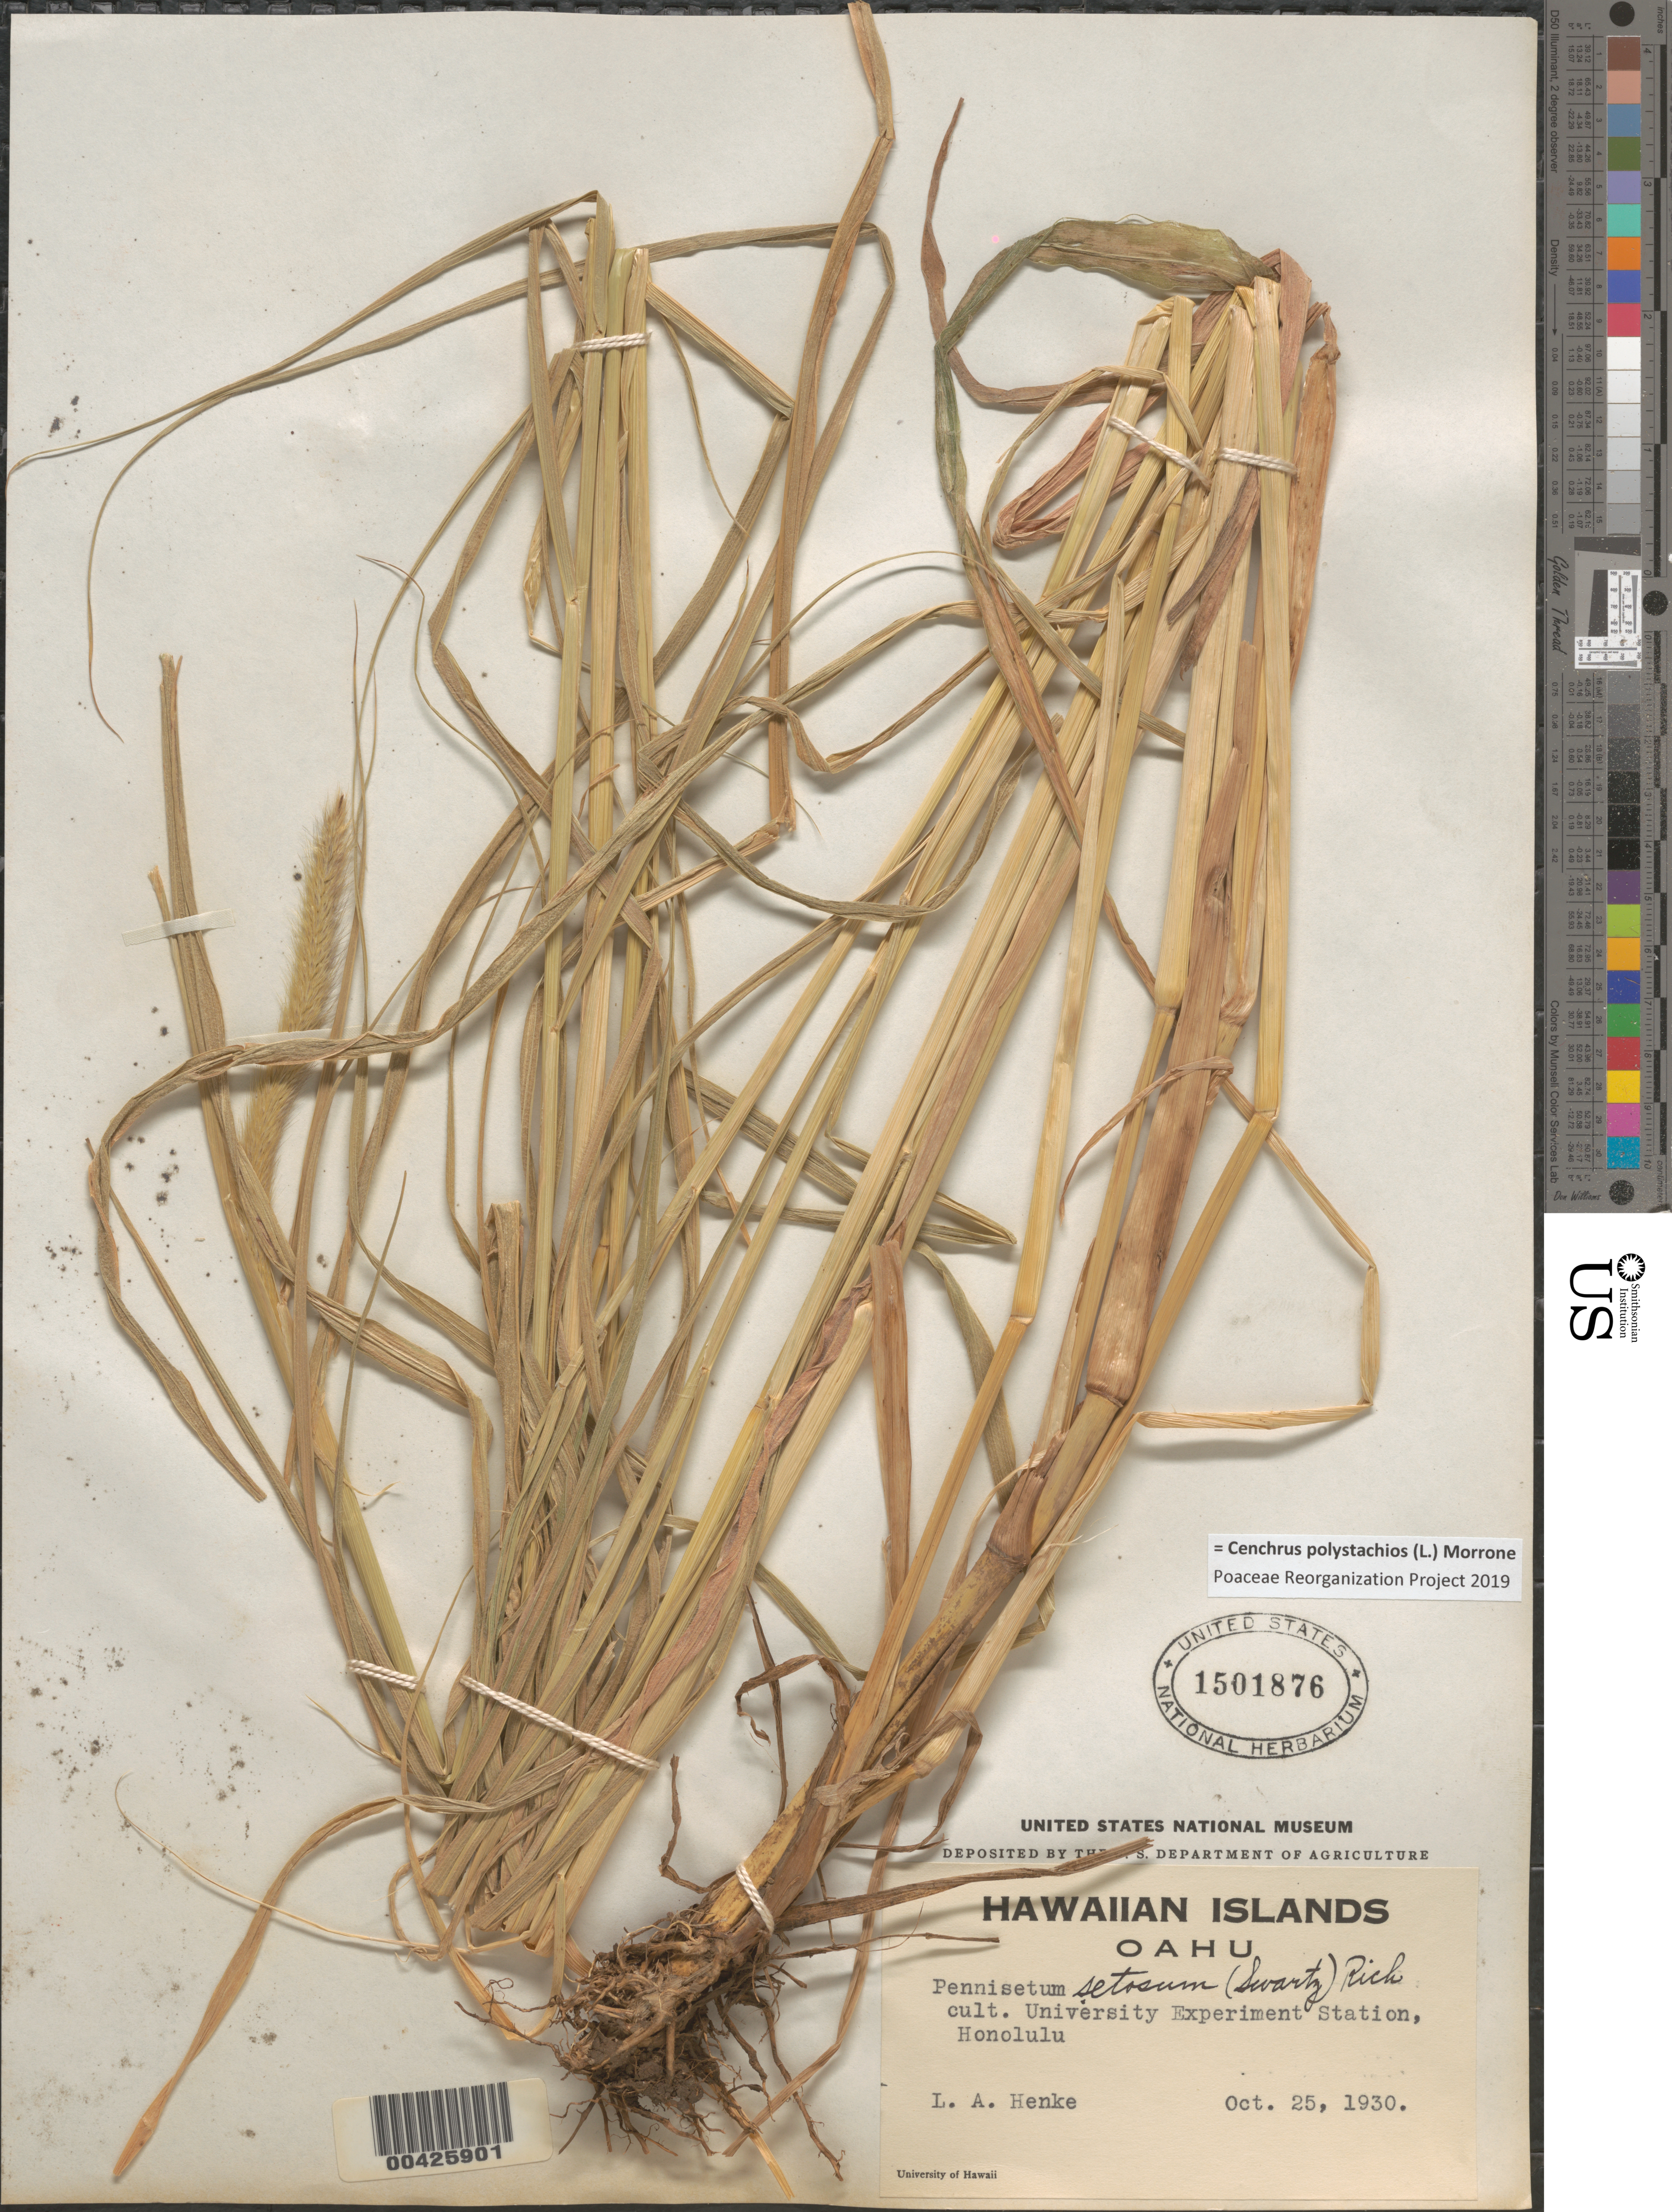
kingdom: Plantae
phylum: Tracheophyta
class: Liliopsida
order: Poales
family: Poaceae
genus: Cenchrus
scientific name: Cenchrus polystachios subsp. setosus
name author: (Sw.) P.M. Peterson & Y. Herrera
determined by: Wagner, W. L., (BOT), Smithsonian Institution - National Museum of Natural History (UNITED STATES)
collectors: L. Henke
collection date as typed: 25 Oct 1930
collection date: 1930-10-25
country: United States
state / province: Hawaii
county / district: Honolulu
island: Oahu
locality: University Experiment Station, Honolulu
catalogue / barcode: US 1501876